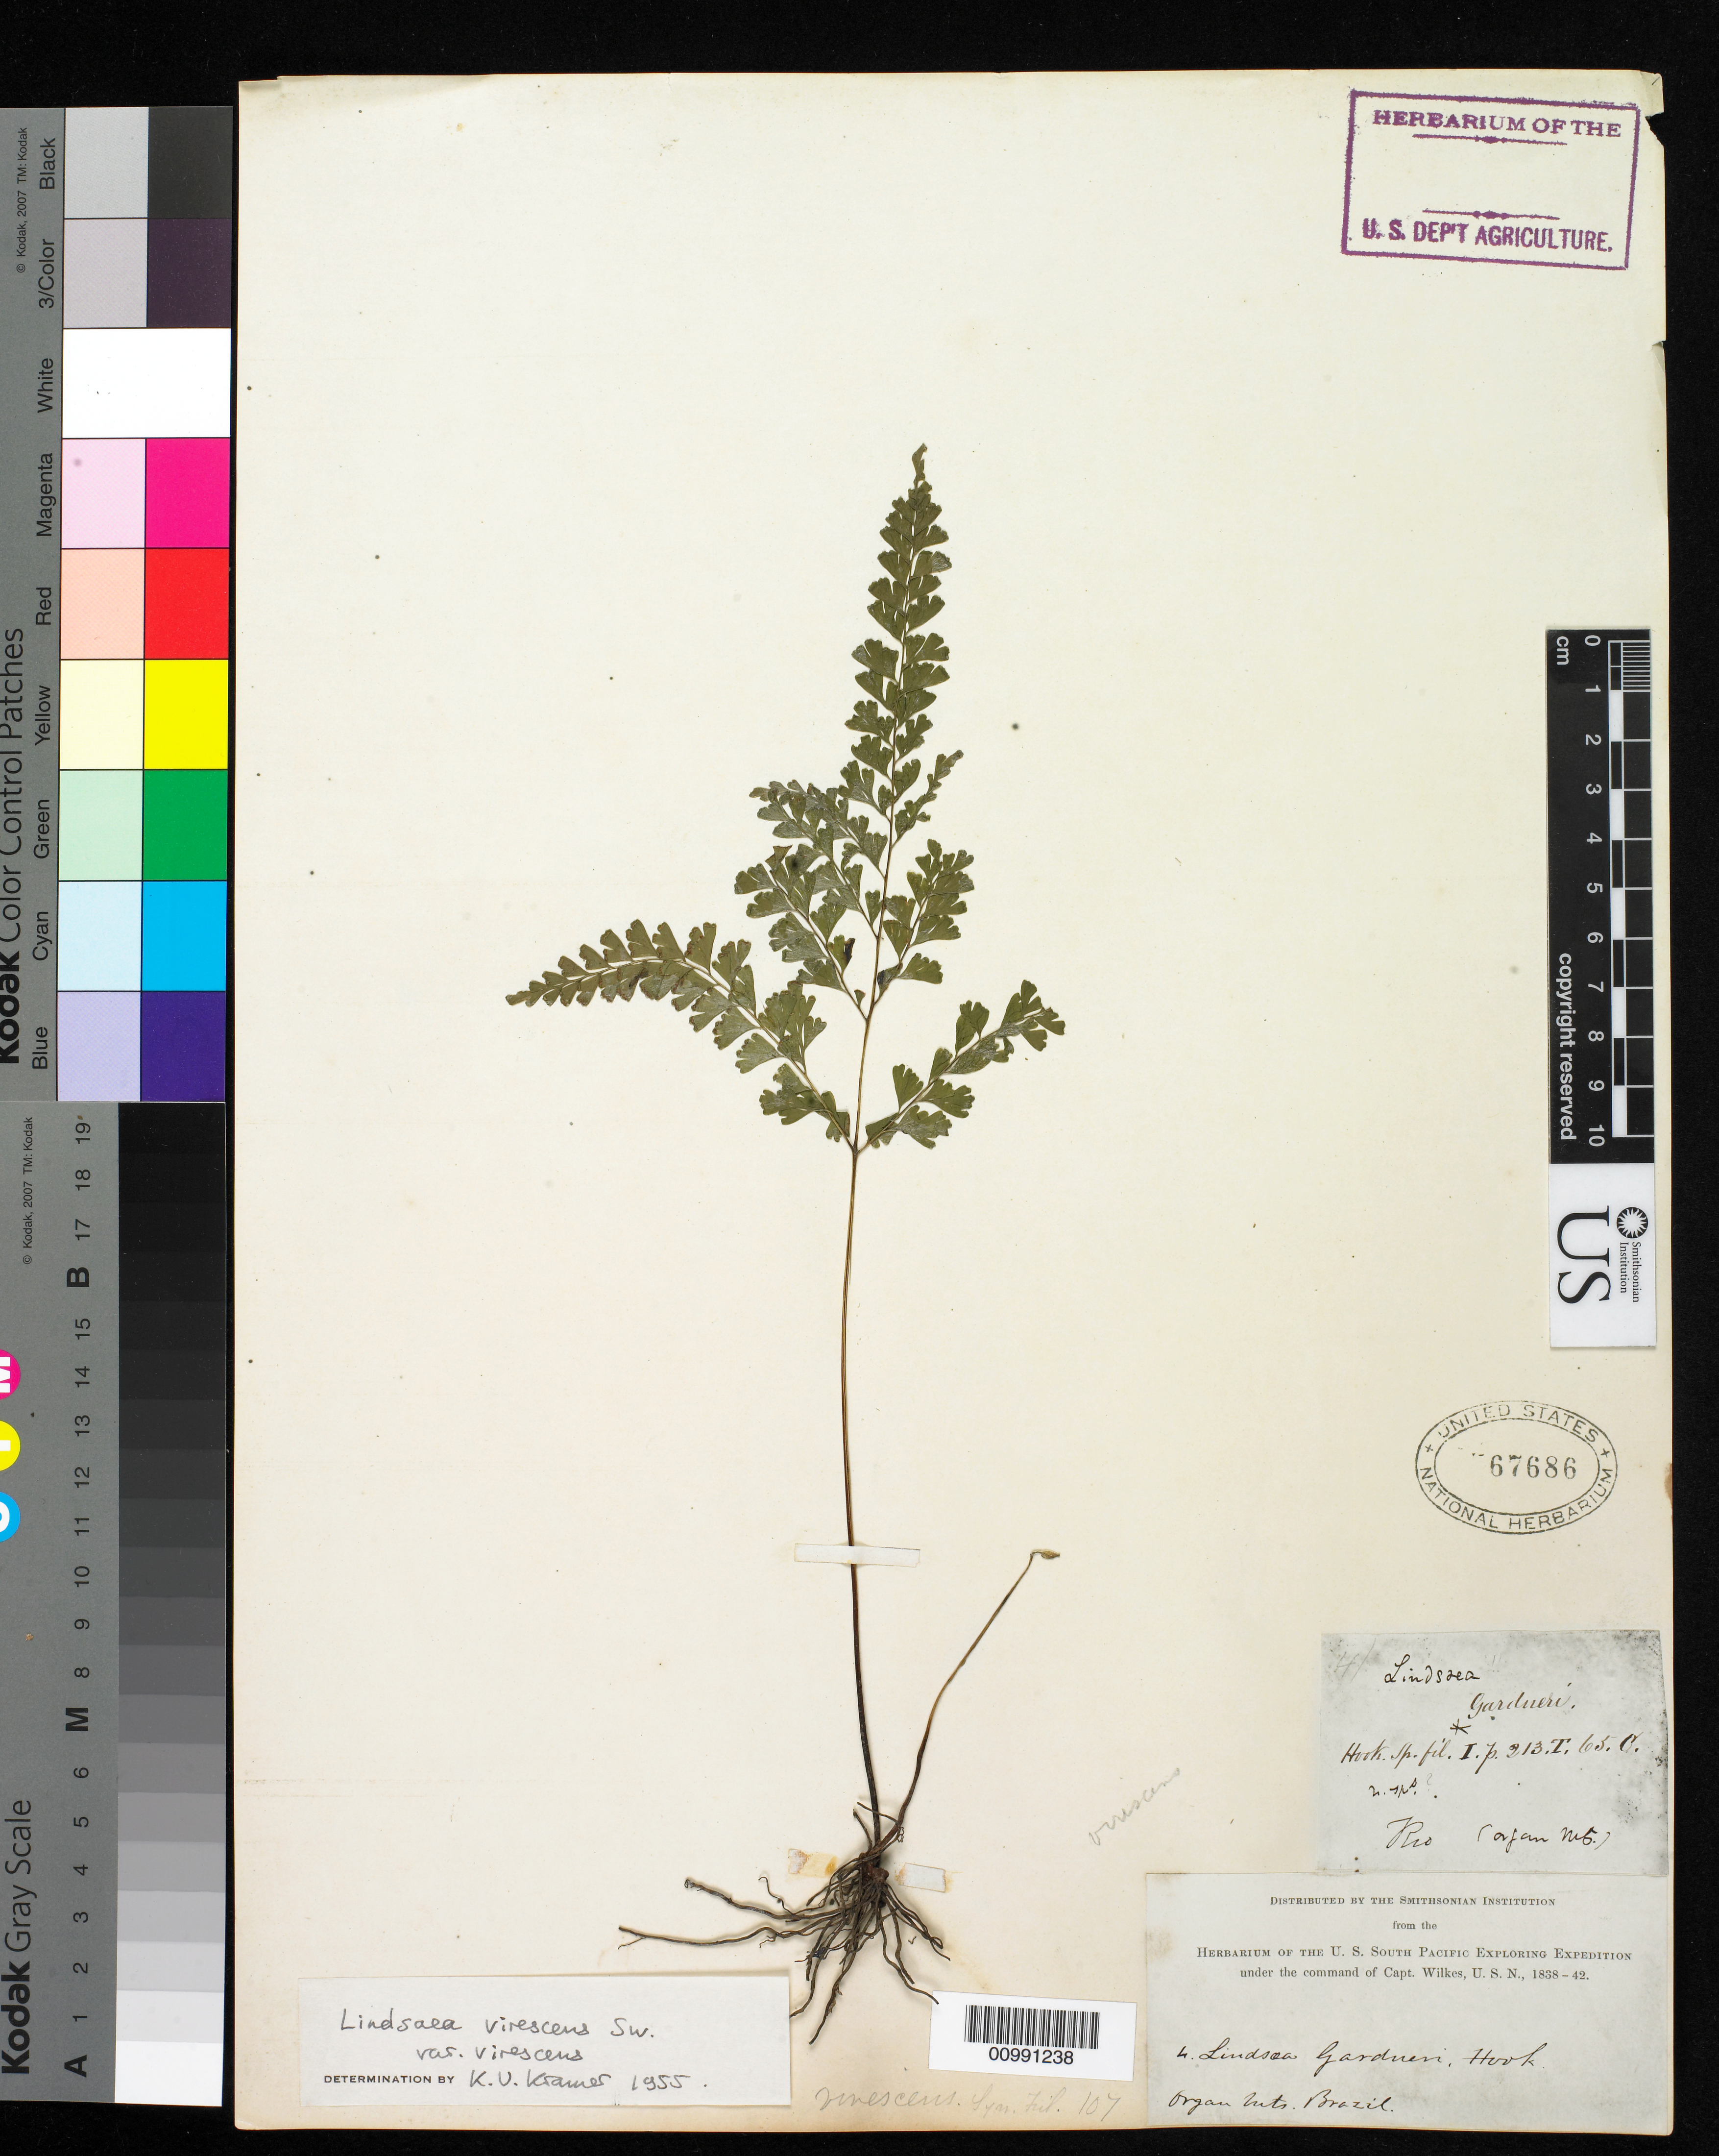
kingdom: Plantae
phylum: Tracheophyta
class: Polypodiopsida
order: Polypodiales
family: Lindsaeaceae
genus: Lindsaea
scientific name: Lindsaea virescens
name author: Sw.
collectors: Wilkes Explor. Exped.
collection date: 1838/1842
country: Brazil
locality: Organ Mountains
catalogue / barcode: US 67686